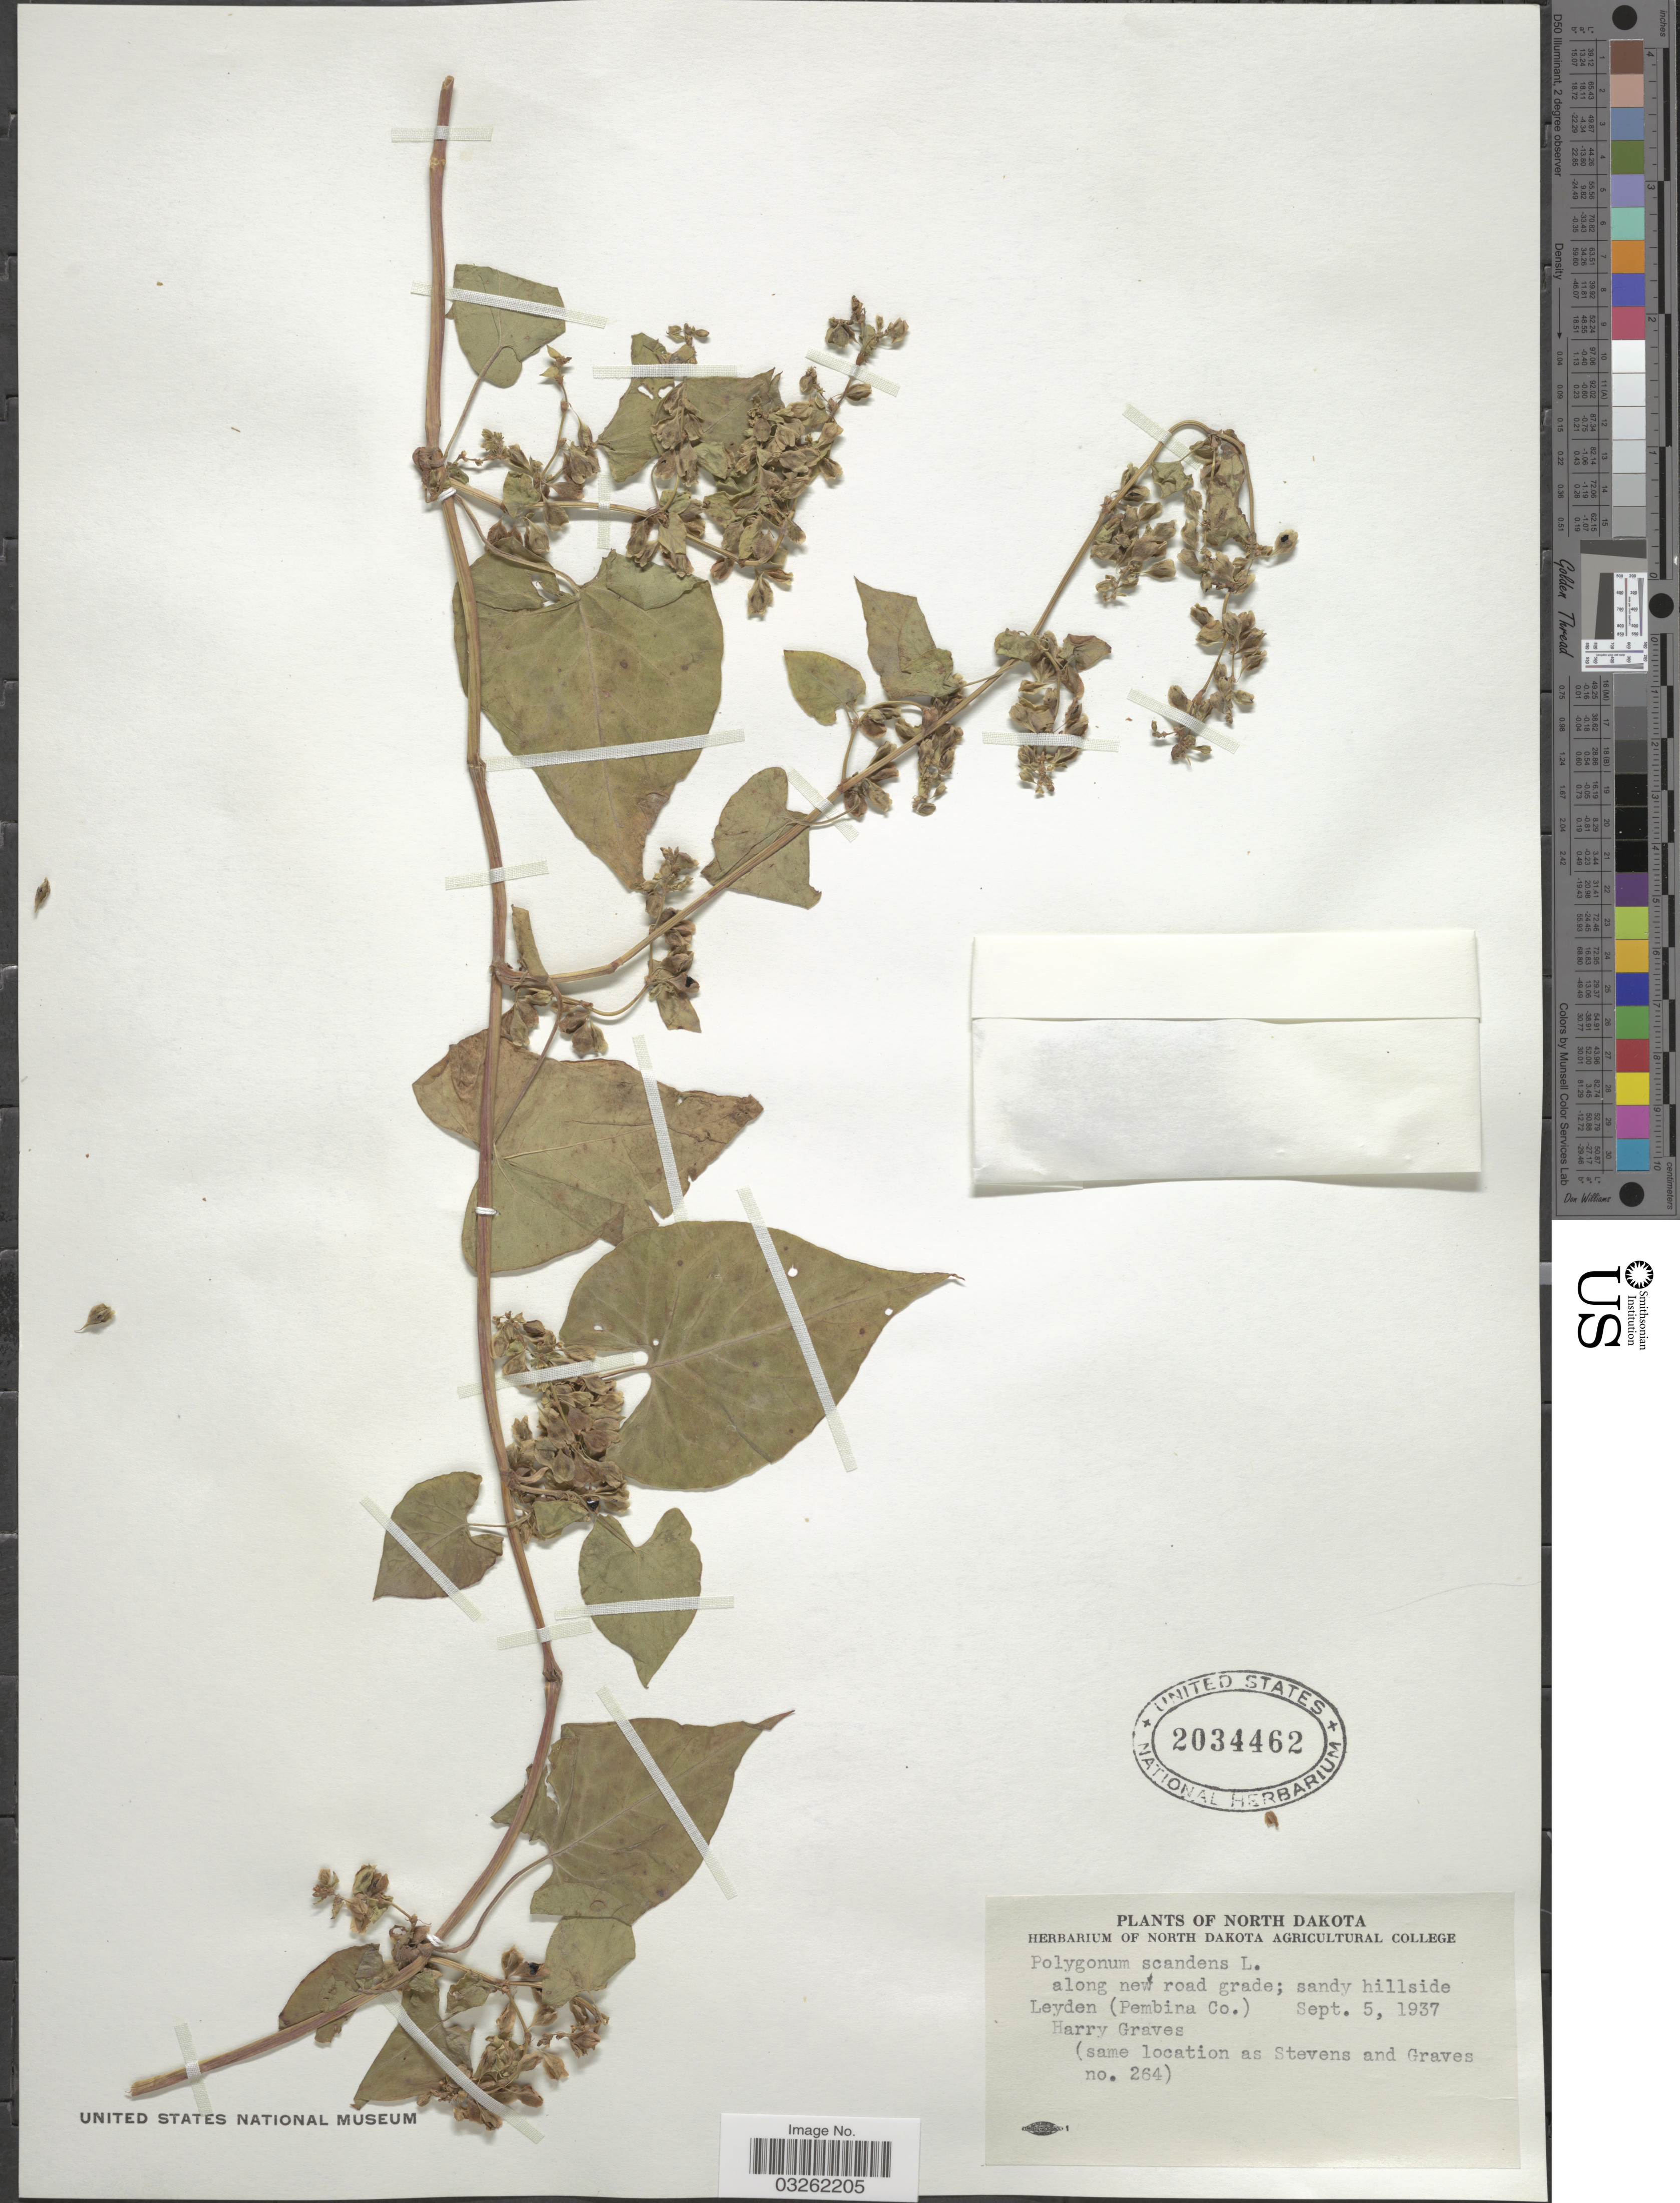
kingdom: Plantae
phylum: Tracheophyta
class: Magnoliopsida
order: Caryophyllales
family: Polygonaceae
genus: Fallopia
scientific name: Fallopia scandens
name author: (L.) Holub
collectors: H. Graves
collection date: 1937-09-05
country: United States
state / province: North Dakota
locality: Sandy hillside Leyden (Pembina Co.).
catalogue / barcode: US 2034462